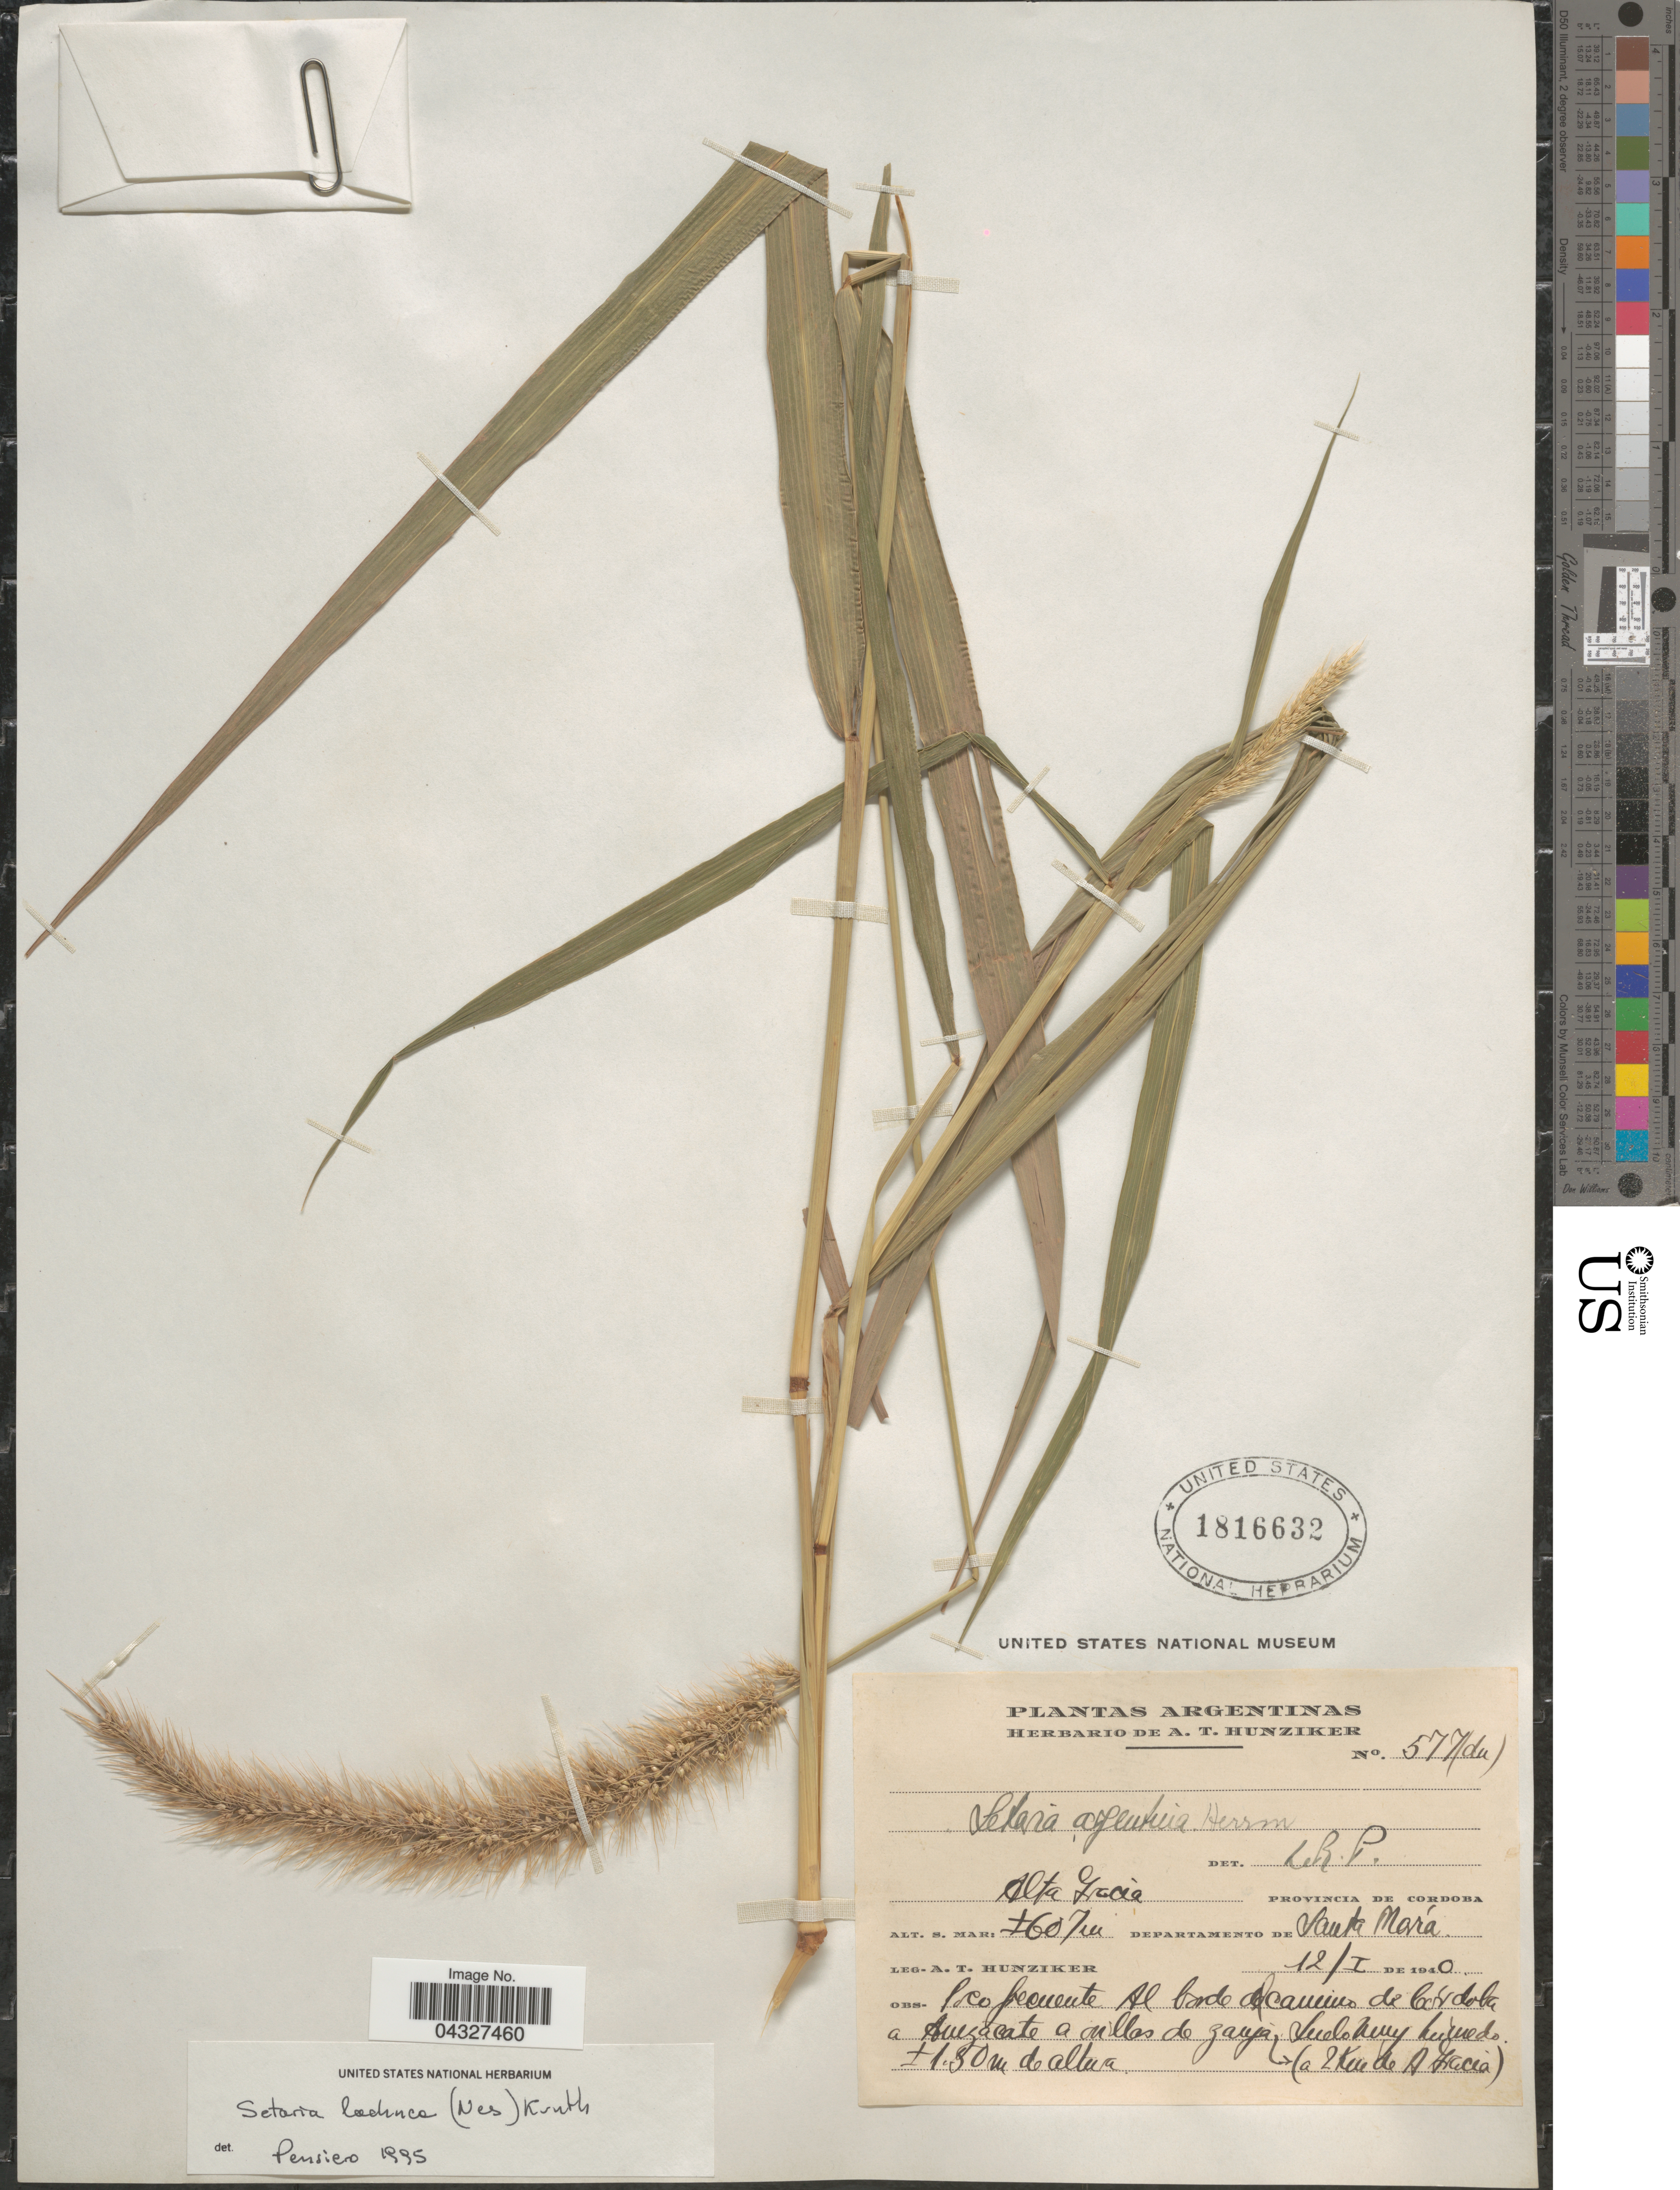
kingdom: Plantae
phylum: Tracheophyta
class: Liliopsida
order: Poales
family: Poaceae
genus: Setaria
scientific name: Setaria lachnea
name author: (Nees) Kunth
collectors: A. T. Hunziker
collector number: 577(da)*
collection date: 1940-01-12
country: Argentina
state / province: Cordoba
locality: Alta Gracia. Departamento de Santa Mará. Al borde de camino de Córdoba a Anizacate a orillas de zanja [interpreted].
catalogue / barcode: US 1816632